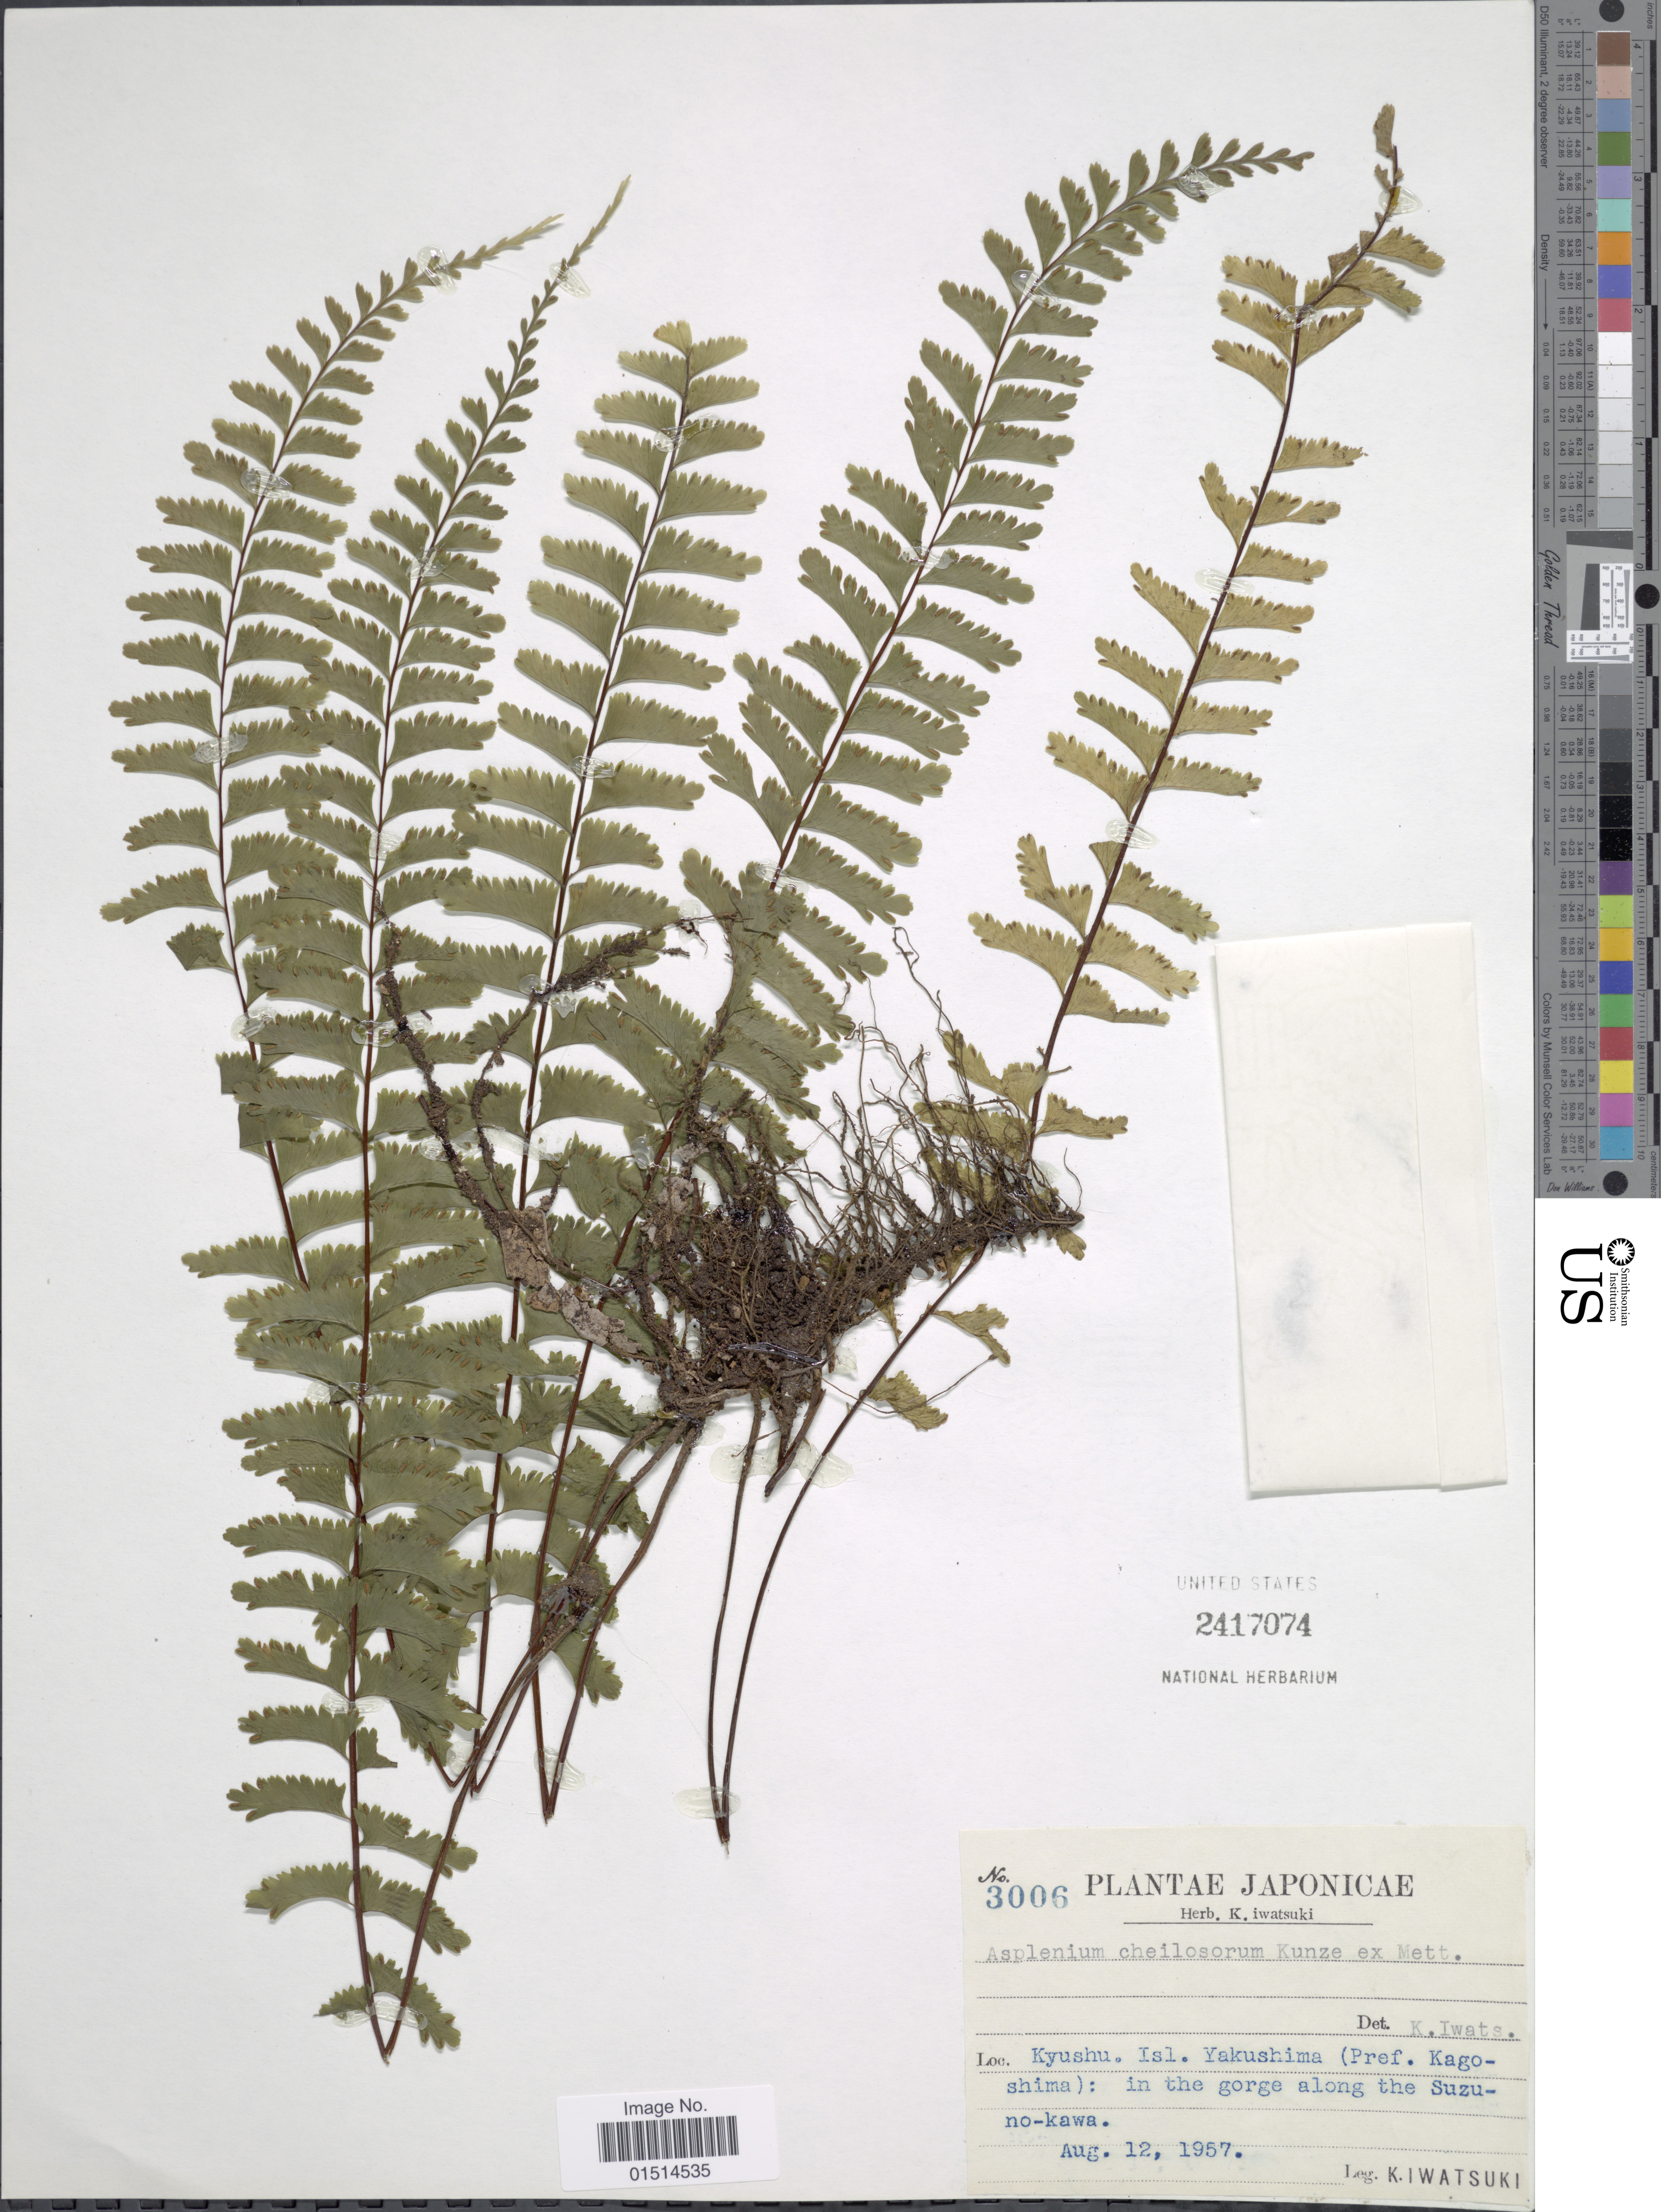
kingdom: Plantae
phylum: Tracheophyta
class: Polypodiopsida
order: Polypodiales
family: Aspleniaceae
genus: Asplenium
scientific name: Asplenium cheilosorum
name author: Kunze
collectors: K. Iwatsuki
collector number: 3006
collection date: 1957-08-12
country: Japan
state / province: Kagosima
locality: Kyushu. Isl. Yakushima (Pref. Kagoshima): in the gorge along the Suz-no-kawa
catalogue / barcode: US 2417074